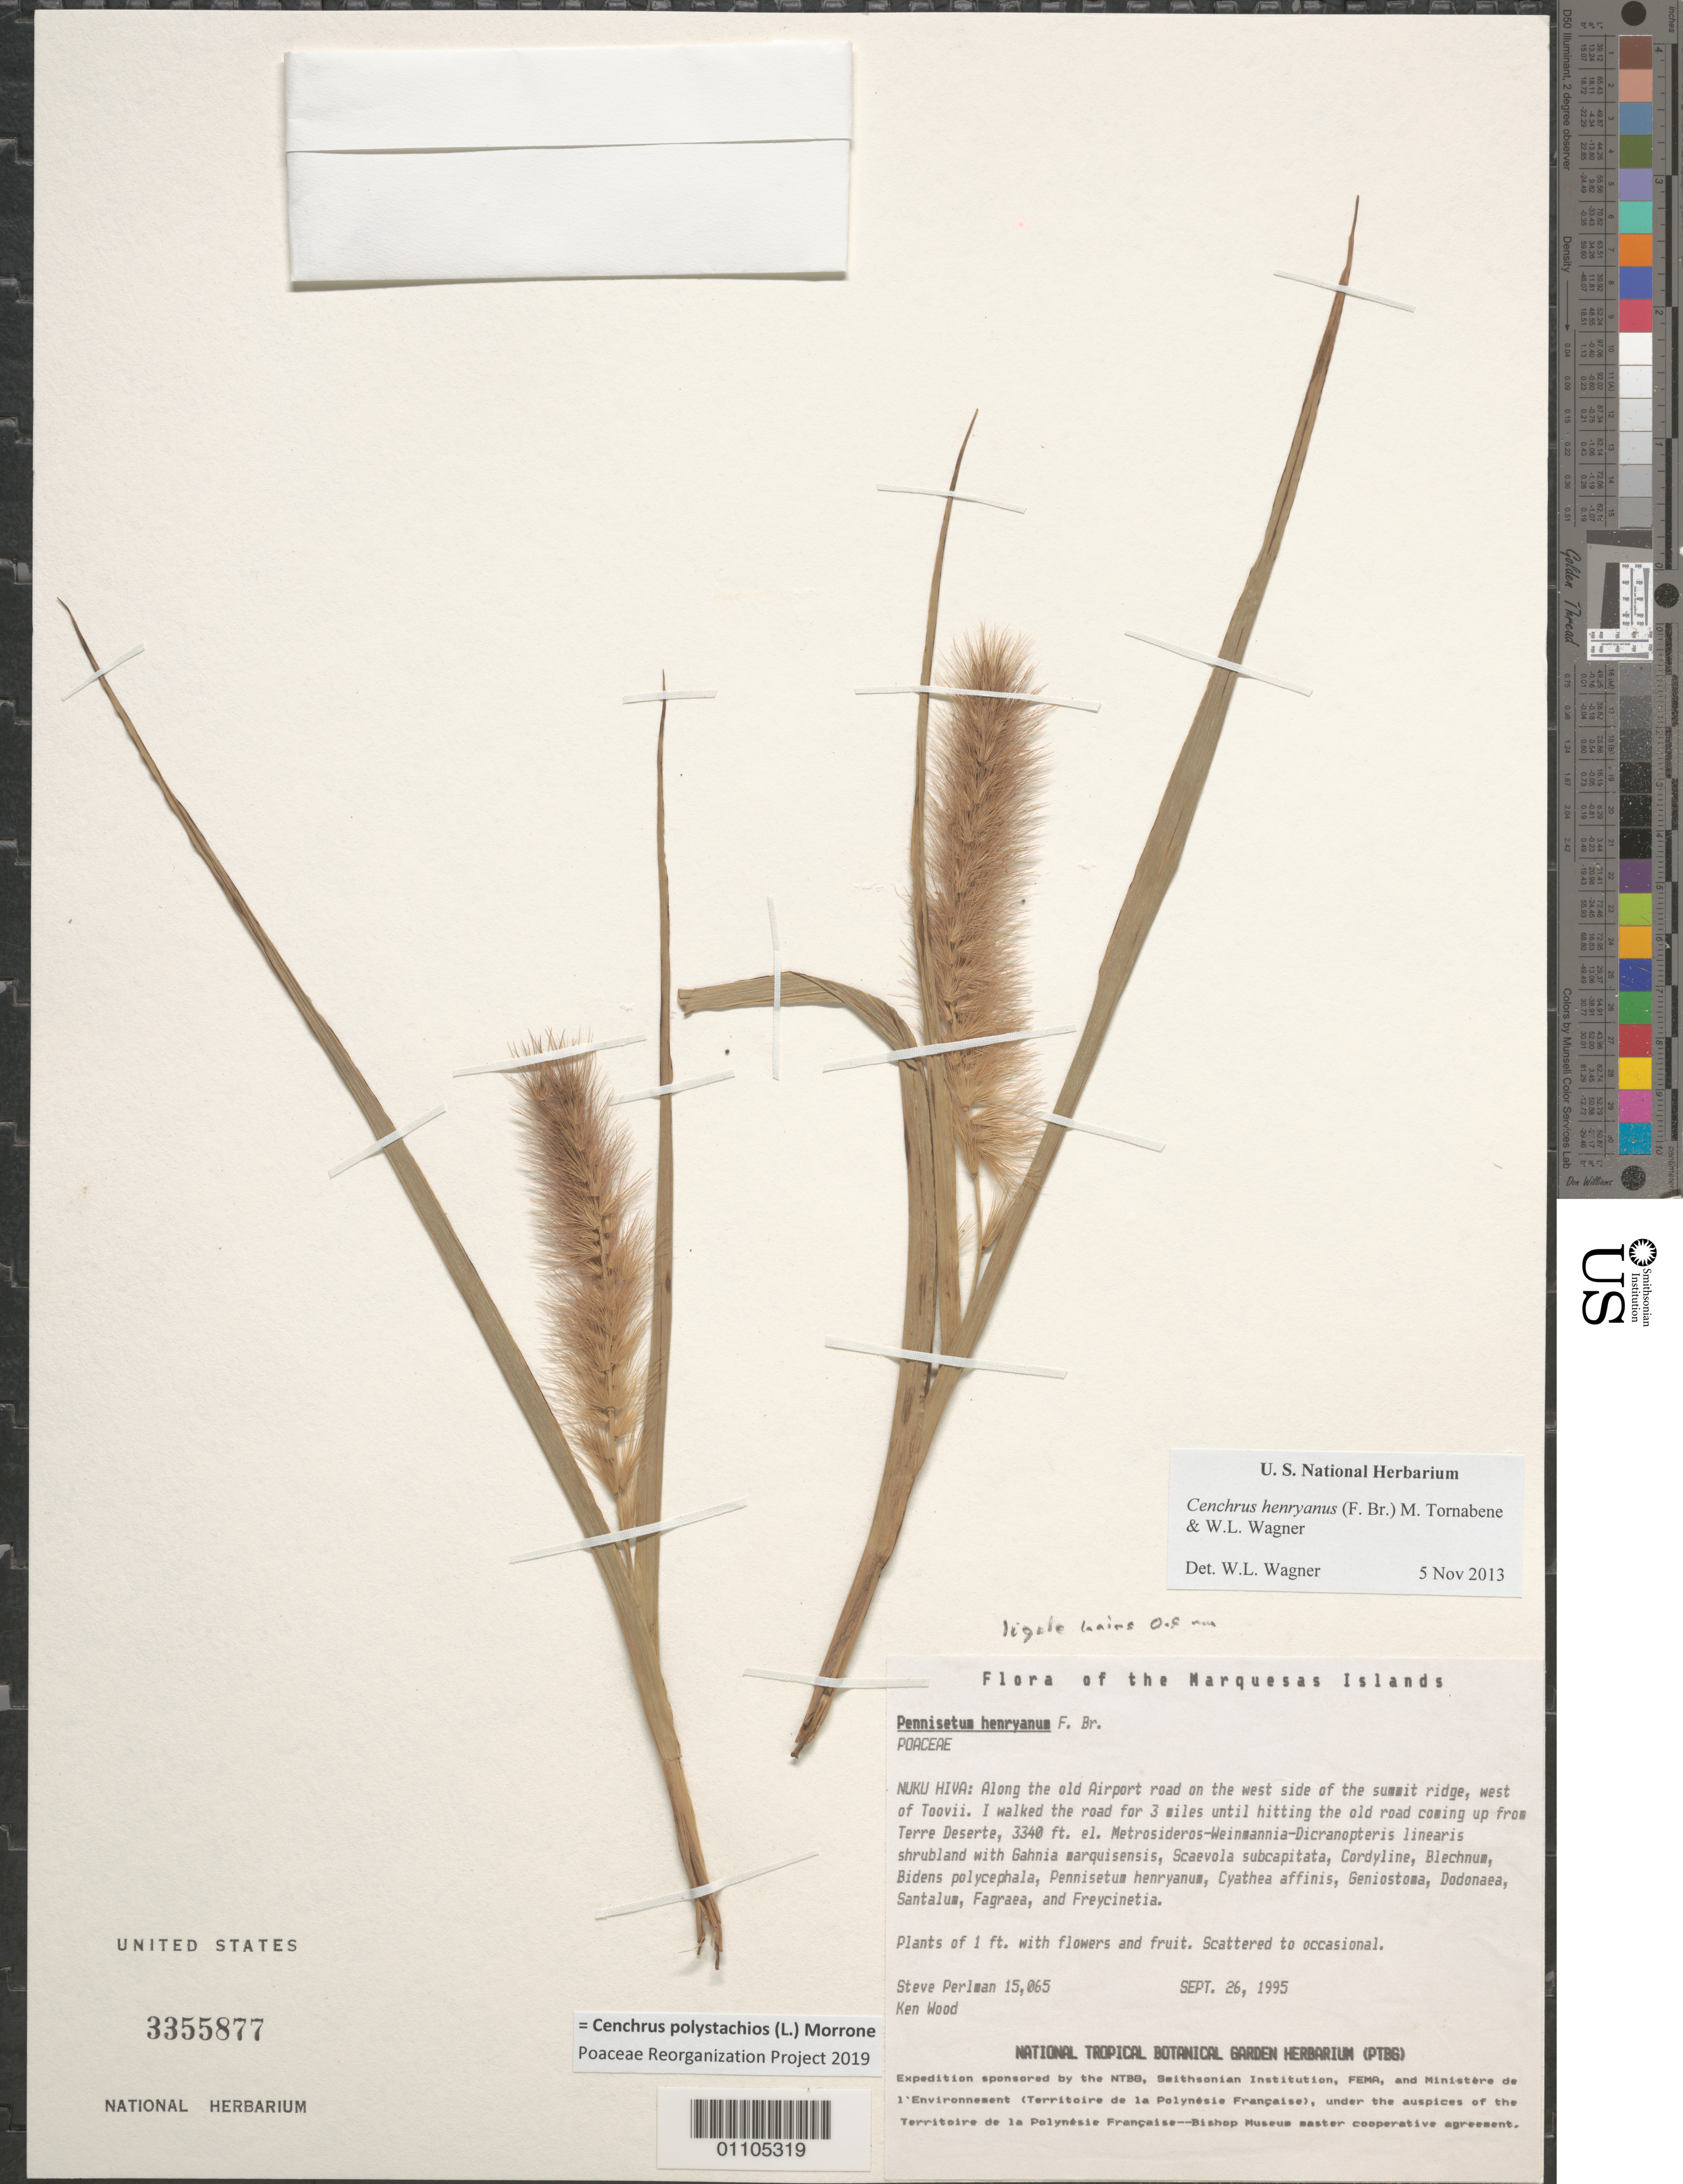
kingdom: Plantae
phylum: Tracheophyta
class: Liliopsida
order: Poales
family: Poaceae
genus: Cenchrus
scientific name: Cenchrus polystachios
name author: (L.) Morrone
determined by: Poaceae Reorganization Project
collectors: S. P. Perlman & K. R. Wood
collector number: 15065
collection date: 1995-09-26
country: French Polynesia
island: Nuku Hiva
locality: Along old airport road on W side of summit ridge, W of Toovii, walked road for 3 miles until hits old road coming up from Terre Deserte. Scattered plants, occasional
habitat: In Metrosideros- Weinmannia- Dicranopteris linearis shrubland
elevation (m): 1018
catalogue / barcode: US 3355877